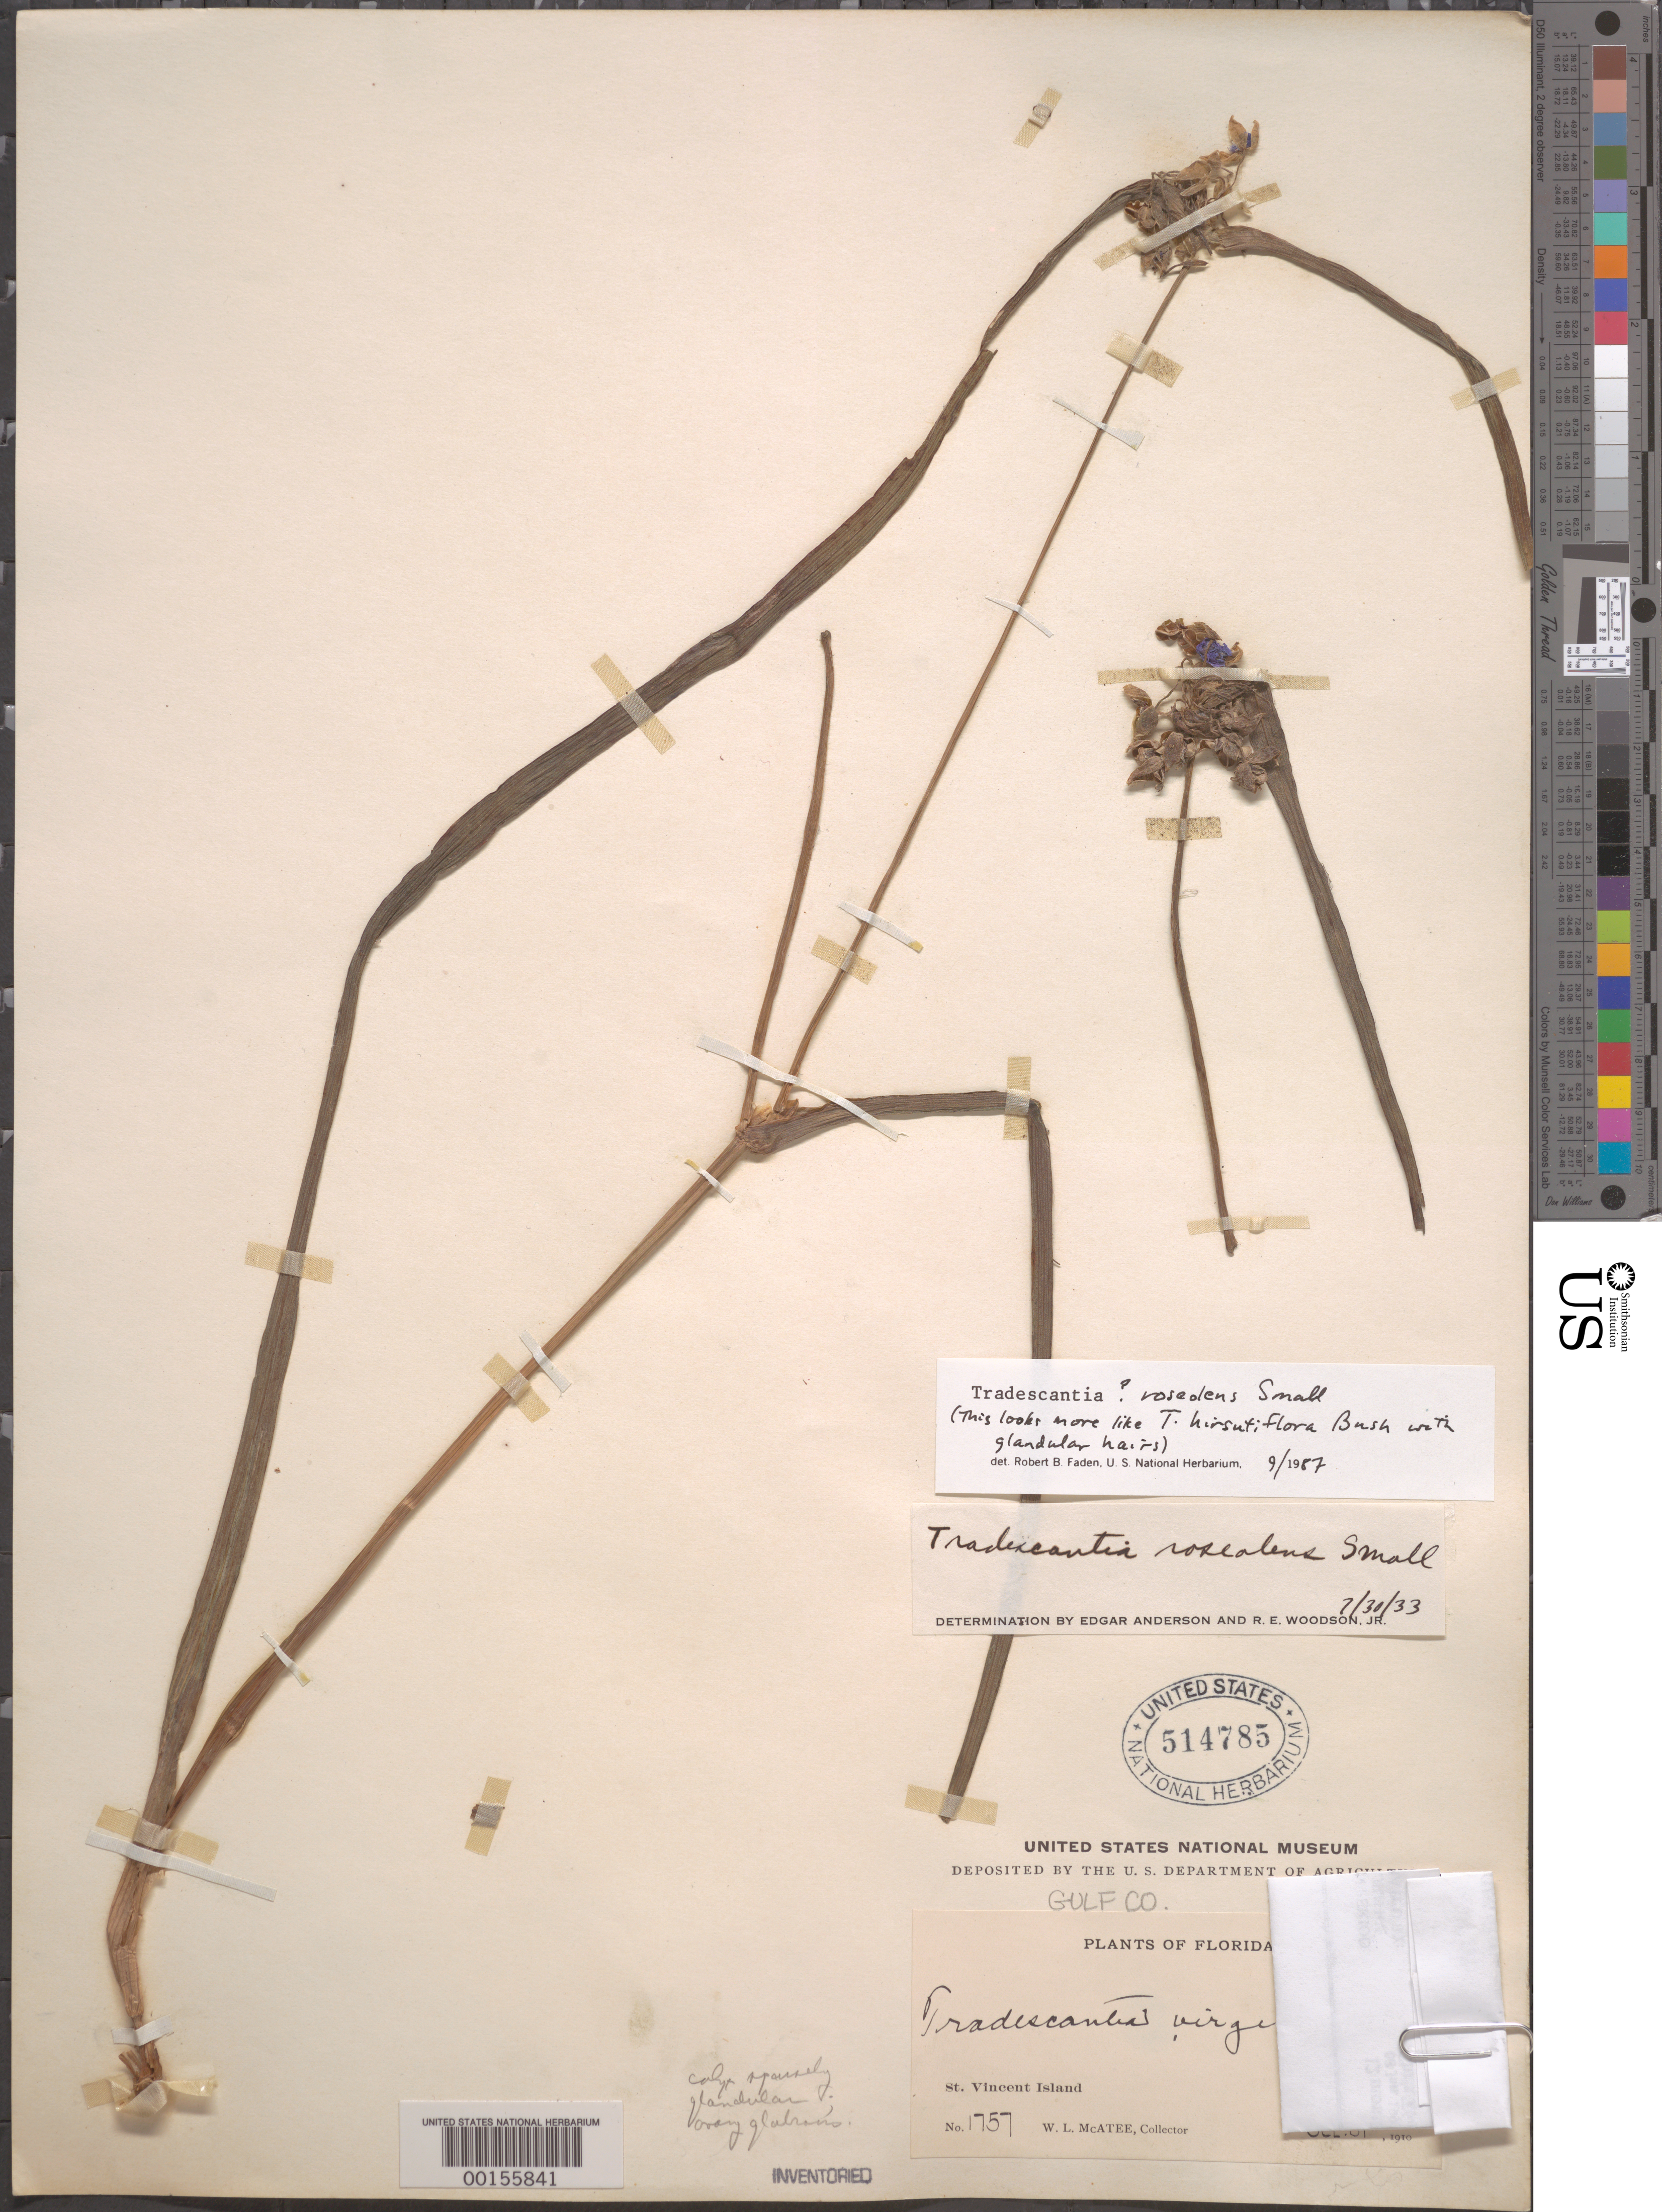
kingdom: Plantae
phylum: Tracheophyta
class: Liliopsida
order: Commelinales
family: Commelinaceae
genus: Tradescantia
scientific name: Tradescantia roseolens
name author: Small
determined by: Anderson, E. S.; Woodson, R. E.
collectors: W. McAtee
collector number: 1757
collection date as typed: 31 Oct 1910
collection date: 1910-10-31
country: United States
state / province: Washington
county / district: Spokane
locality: Spokane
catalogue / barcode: US 514785